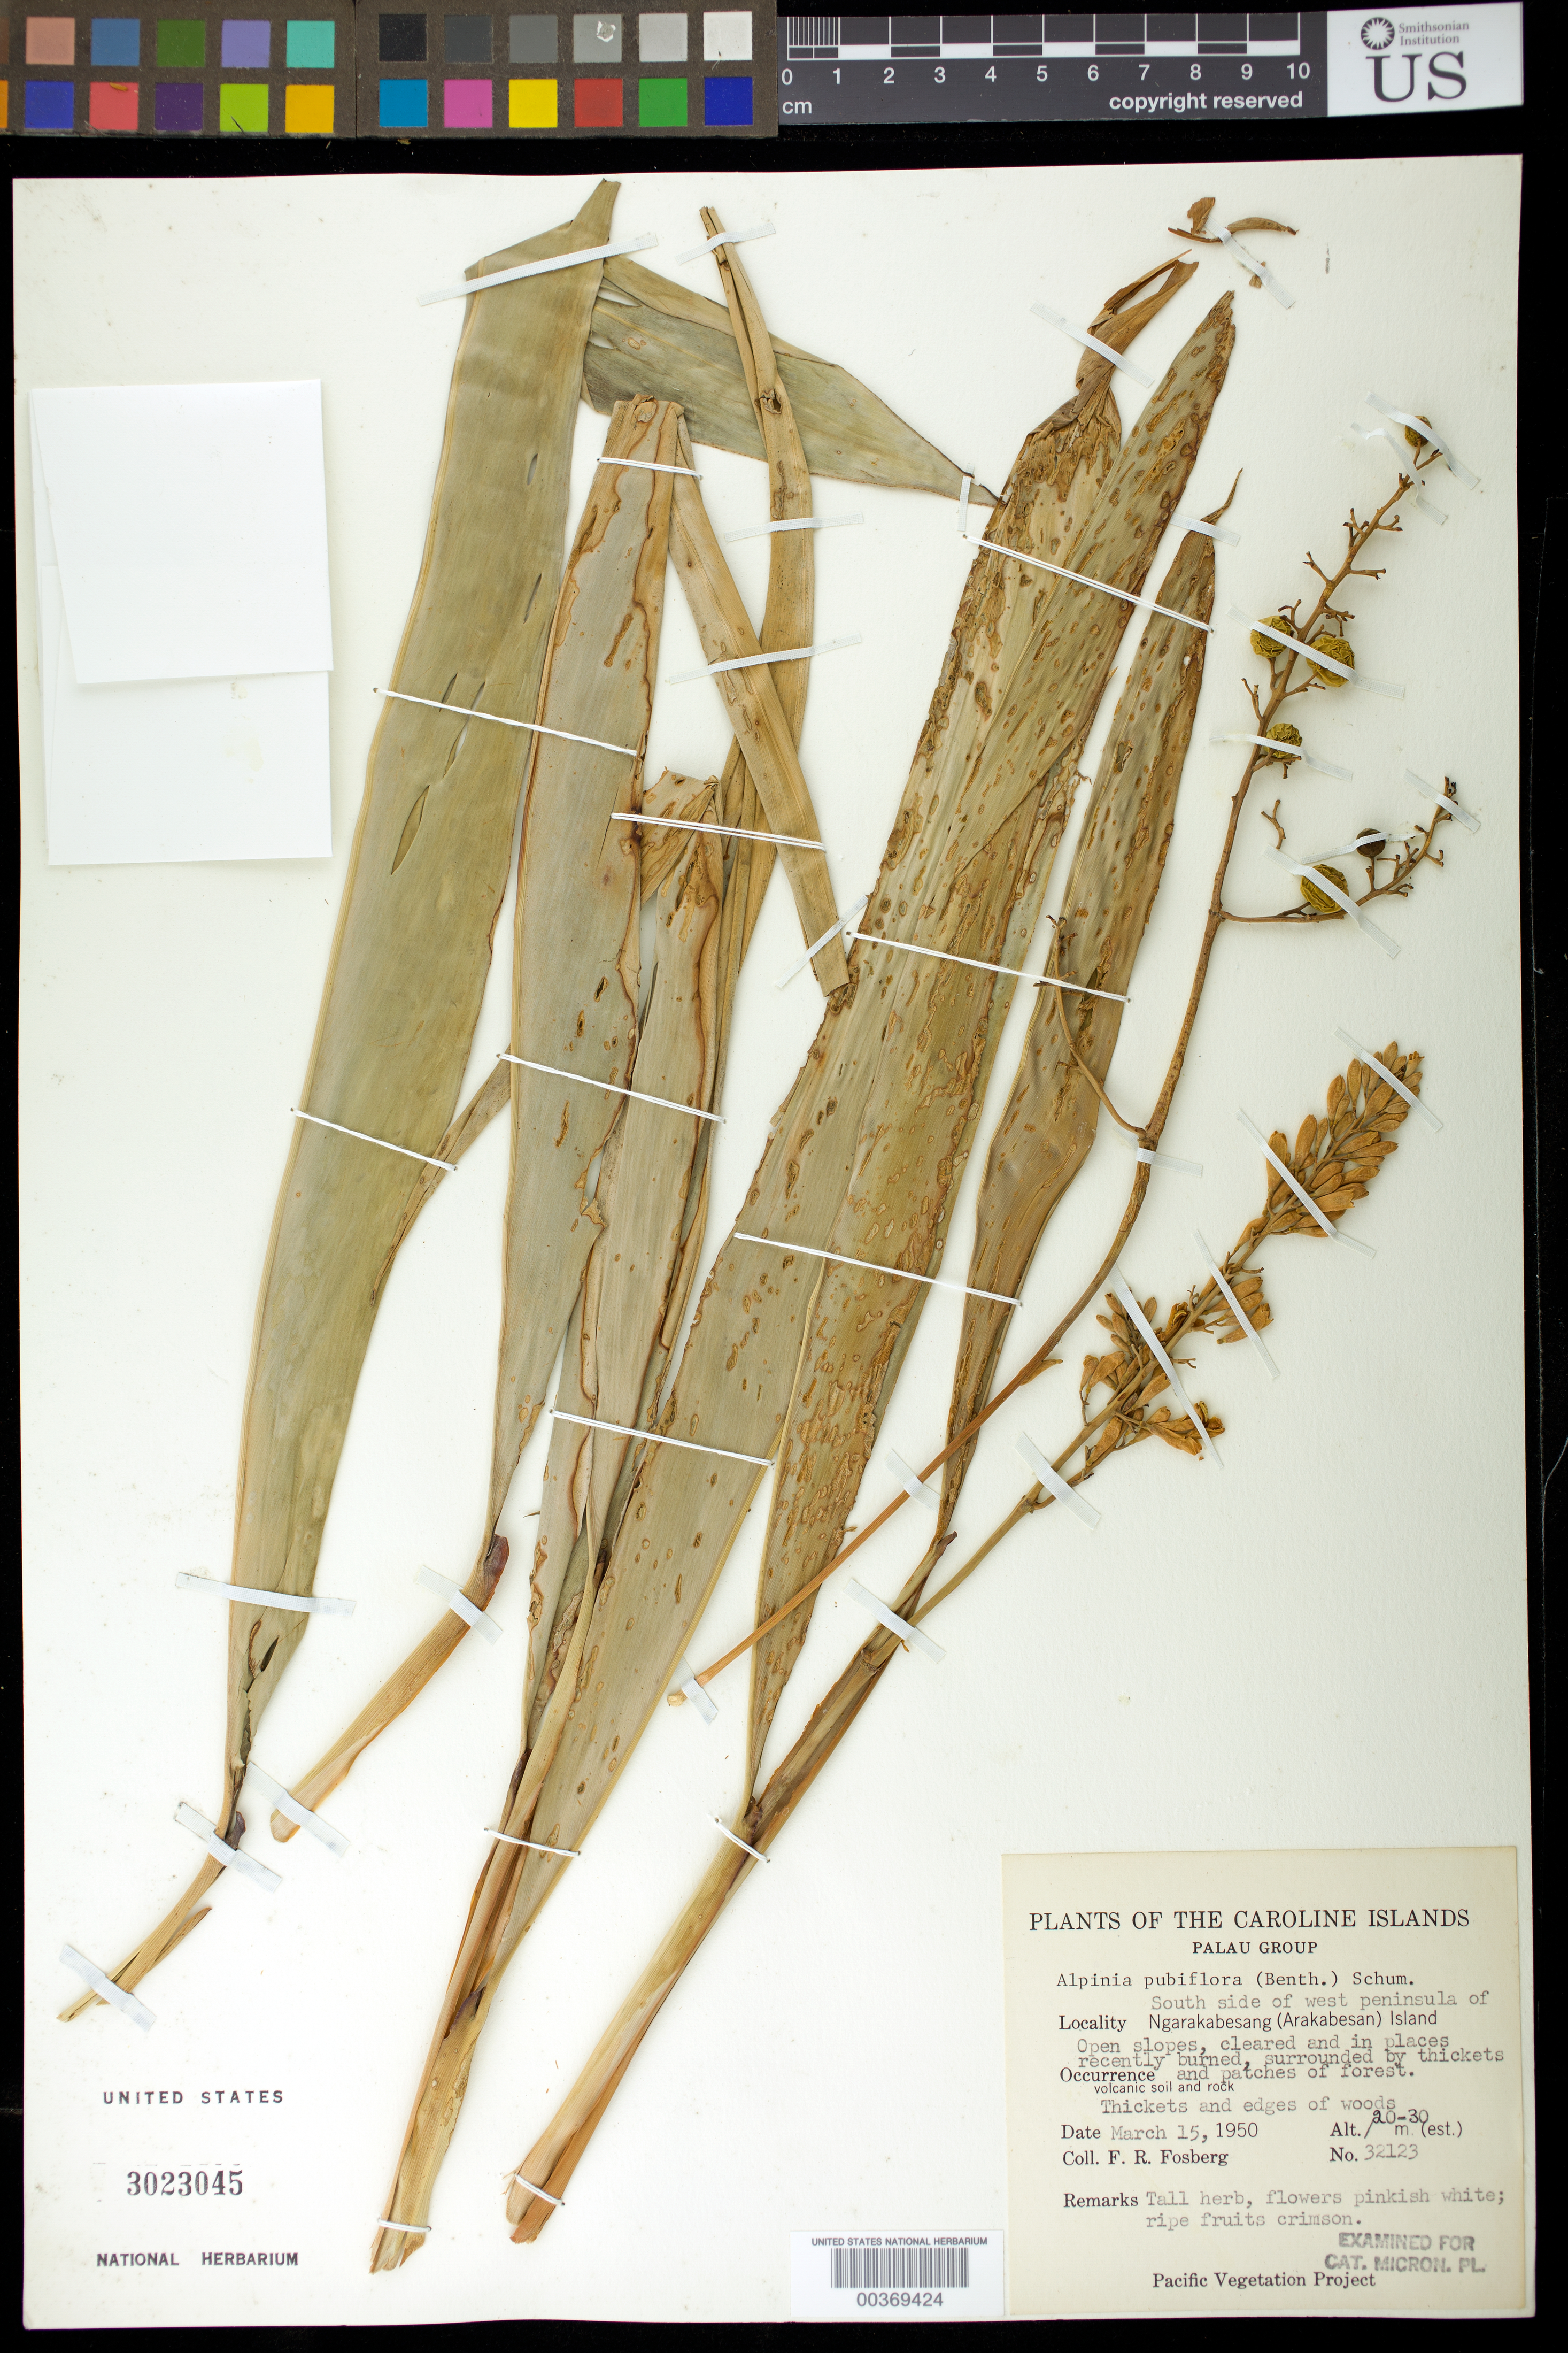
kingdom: Plantae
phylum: Tracheophyta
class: Liliopsida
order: Zingiberales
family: Zingiberaceae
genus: Alpinia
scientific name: Alpinia pubiflora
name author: (Benth.) K. Schum.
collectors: F. R. Fosberg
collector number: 32123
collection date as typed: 15 Mar 1950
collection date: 1950-03-15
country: Palau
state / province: Koror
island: Ngerekebesang [Arakabesan]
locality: Plants of caroline islands, palau group, s side of w peninsula of ngarakabesang (arakabesan) island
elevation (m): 20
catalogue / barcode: US 3023045